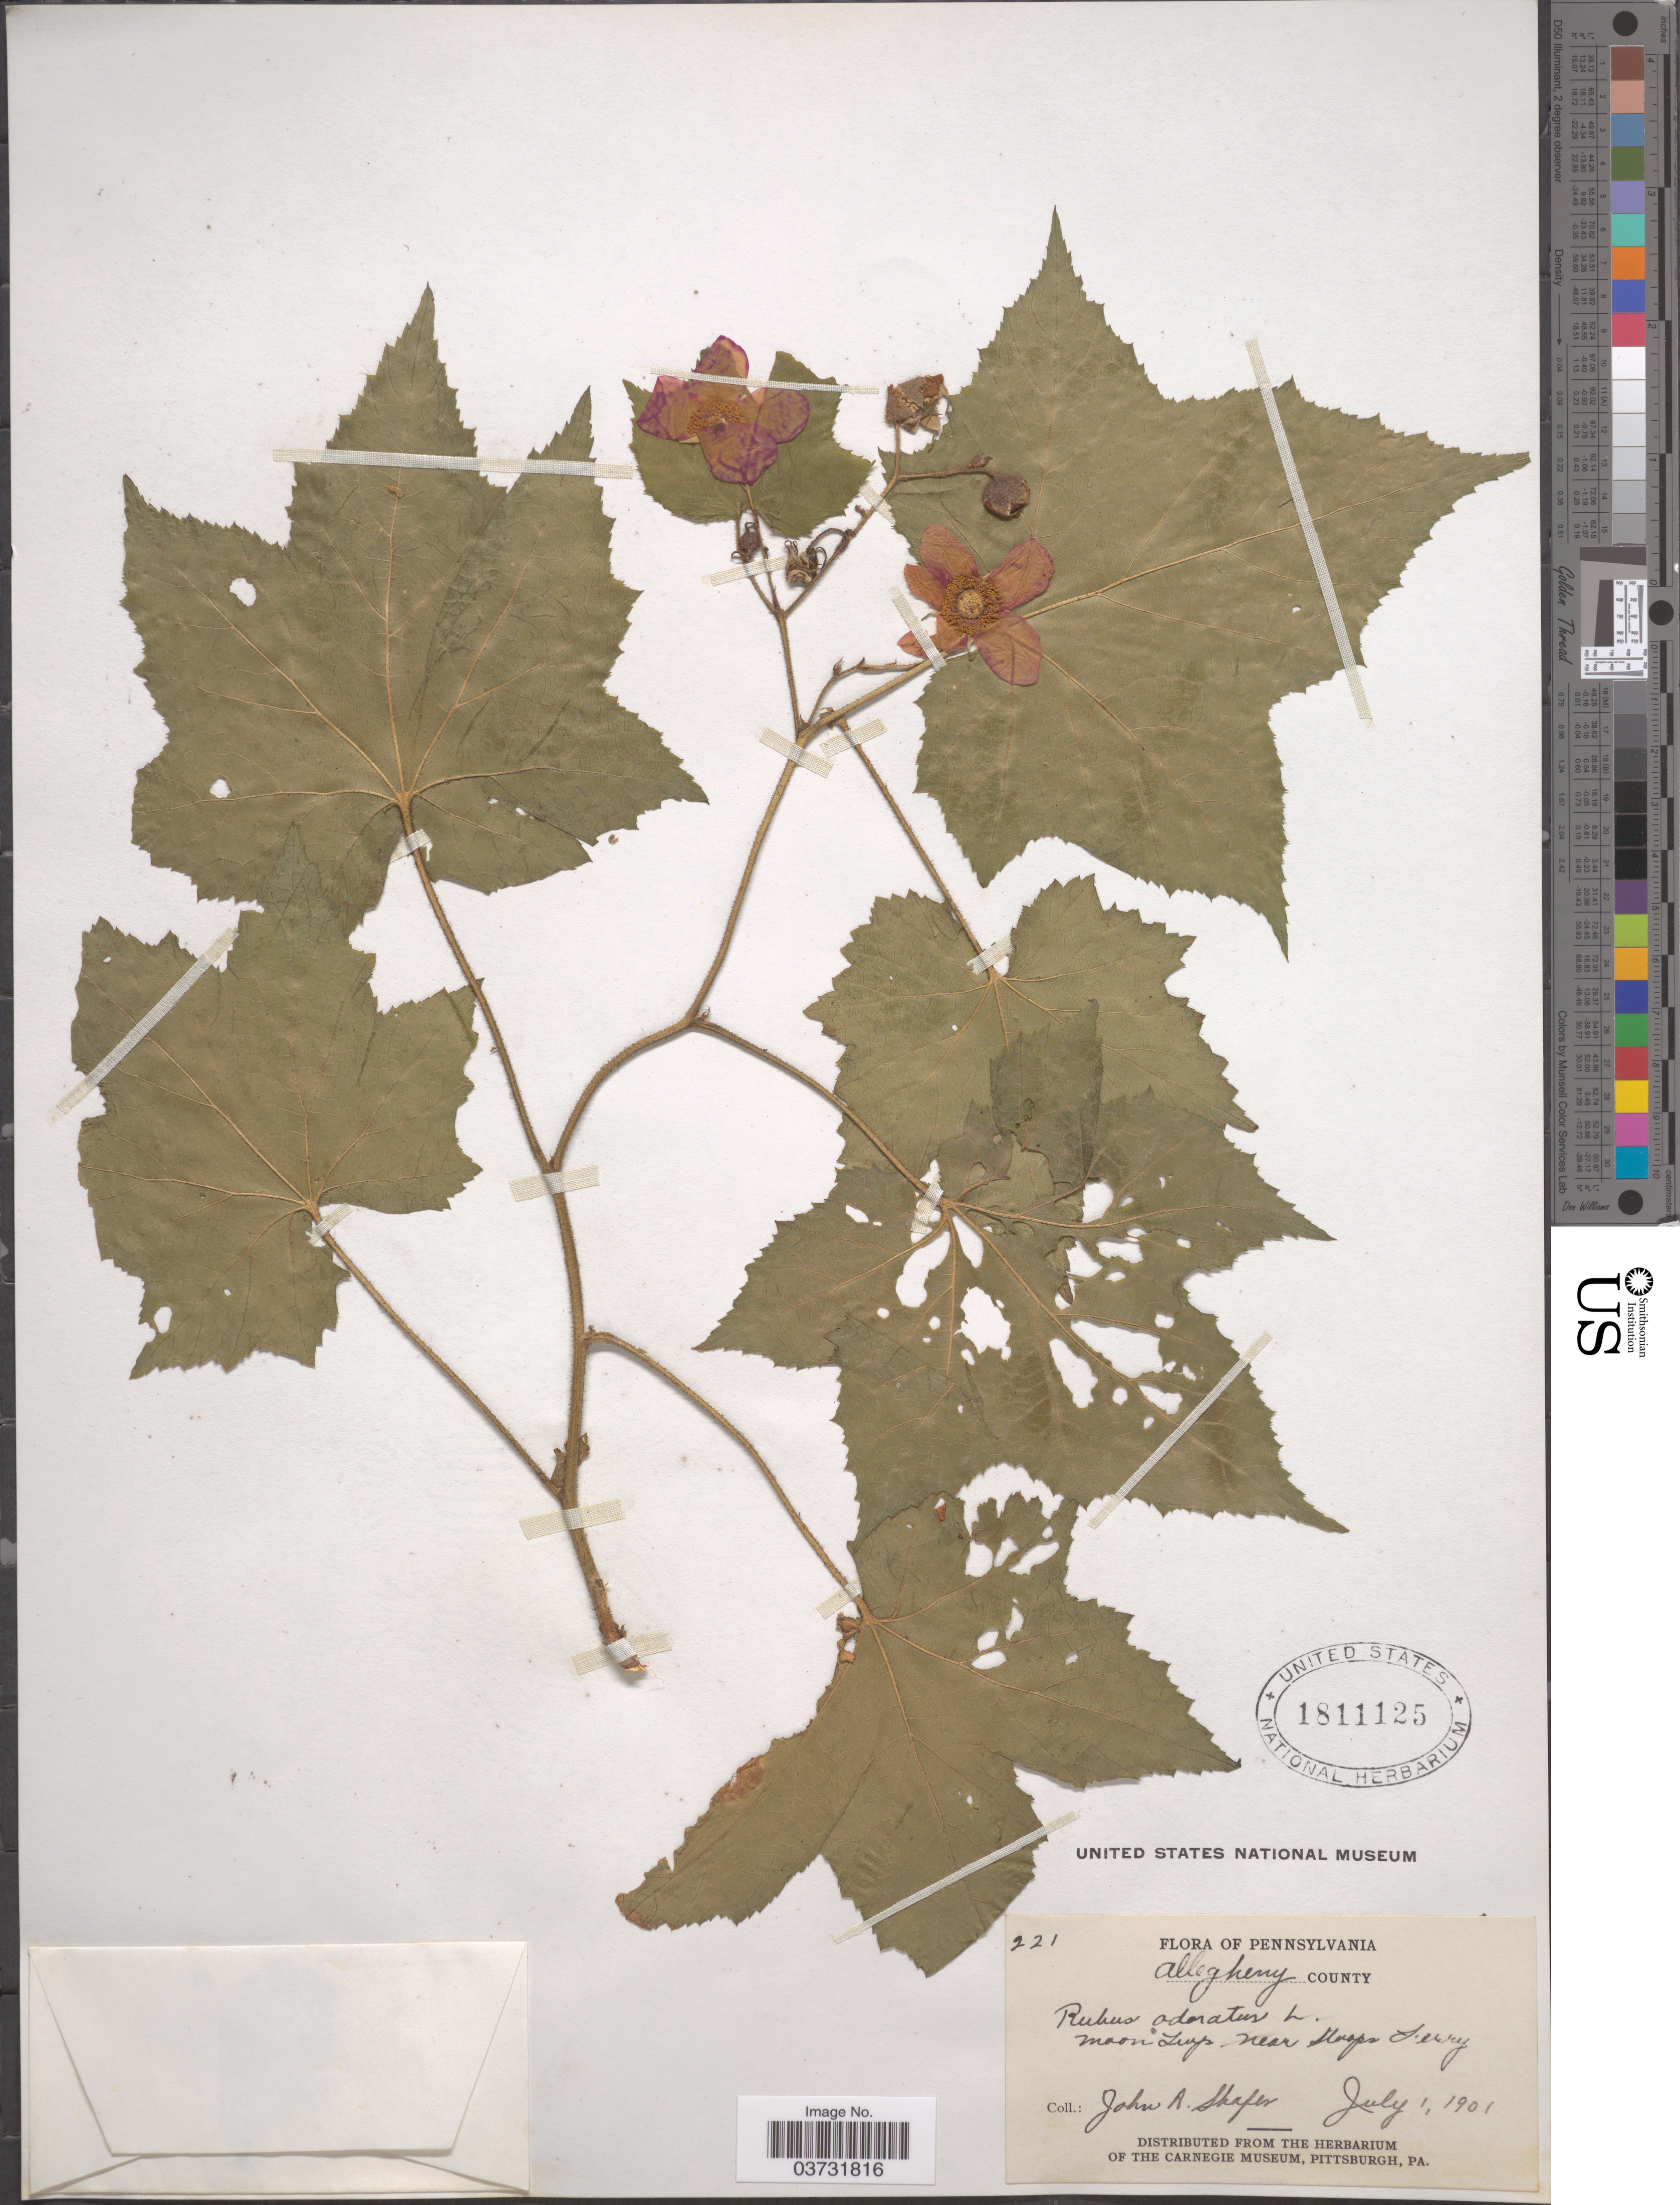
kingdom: Plantae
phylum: Tracheophyta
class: Magnoliopsida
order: Rosales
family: Rosaceae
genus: Rubus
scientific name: Rubus odoratus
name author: L.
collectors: J. A. Shafer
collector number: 221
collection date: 1901-07-01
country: United States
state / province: Pennsylvania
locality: Allegheny County. Moon Twp, near Stoops Ferry.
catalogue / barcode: US 1811125